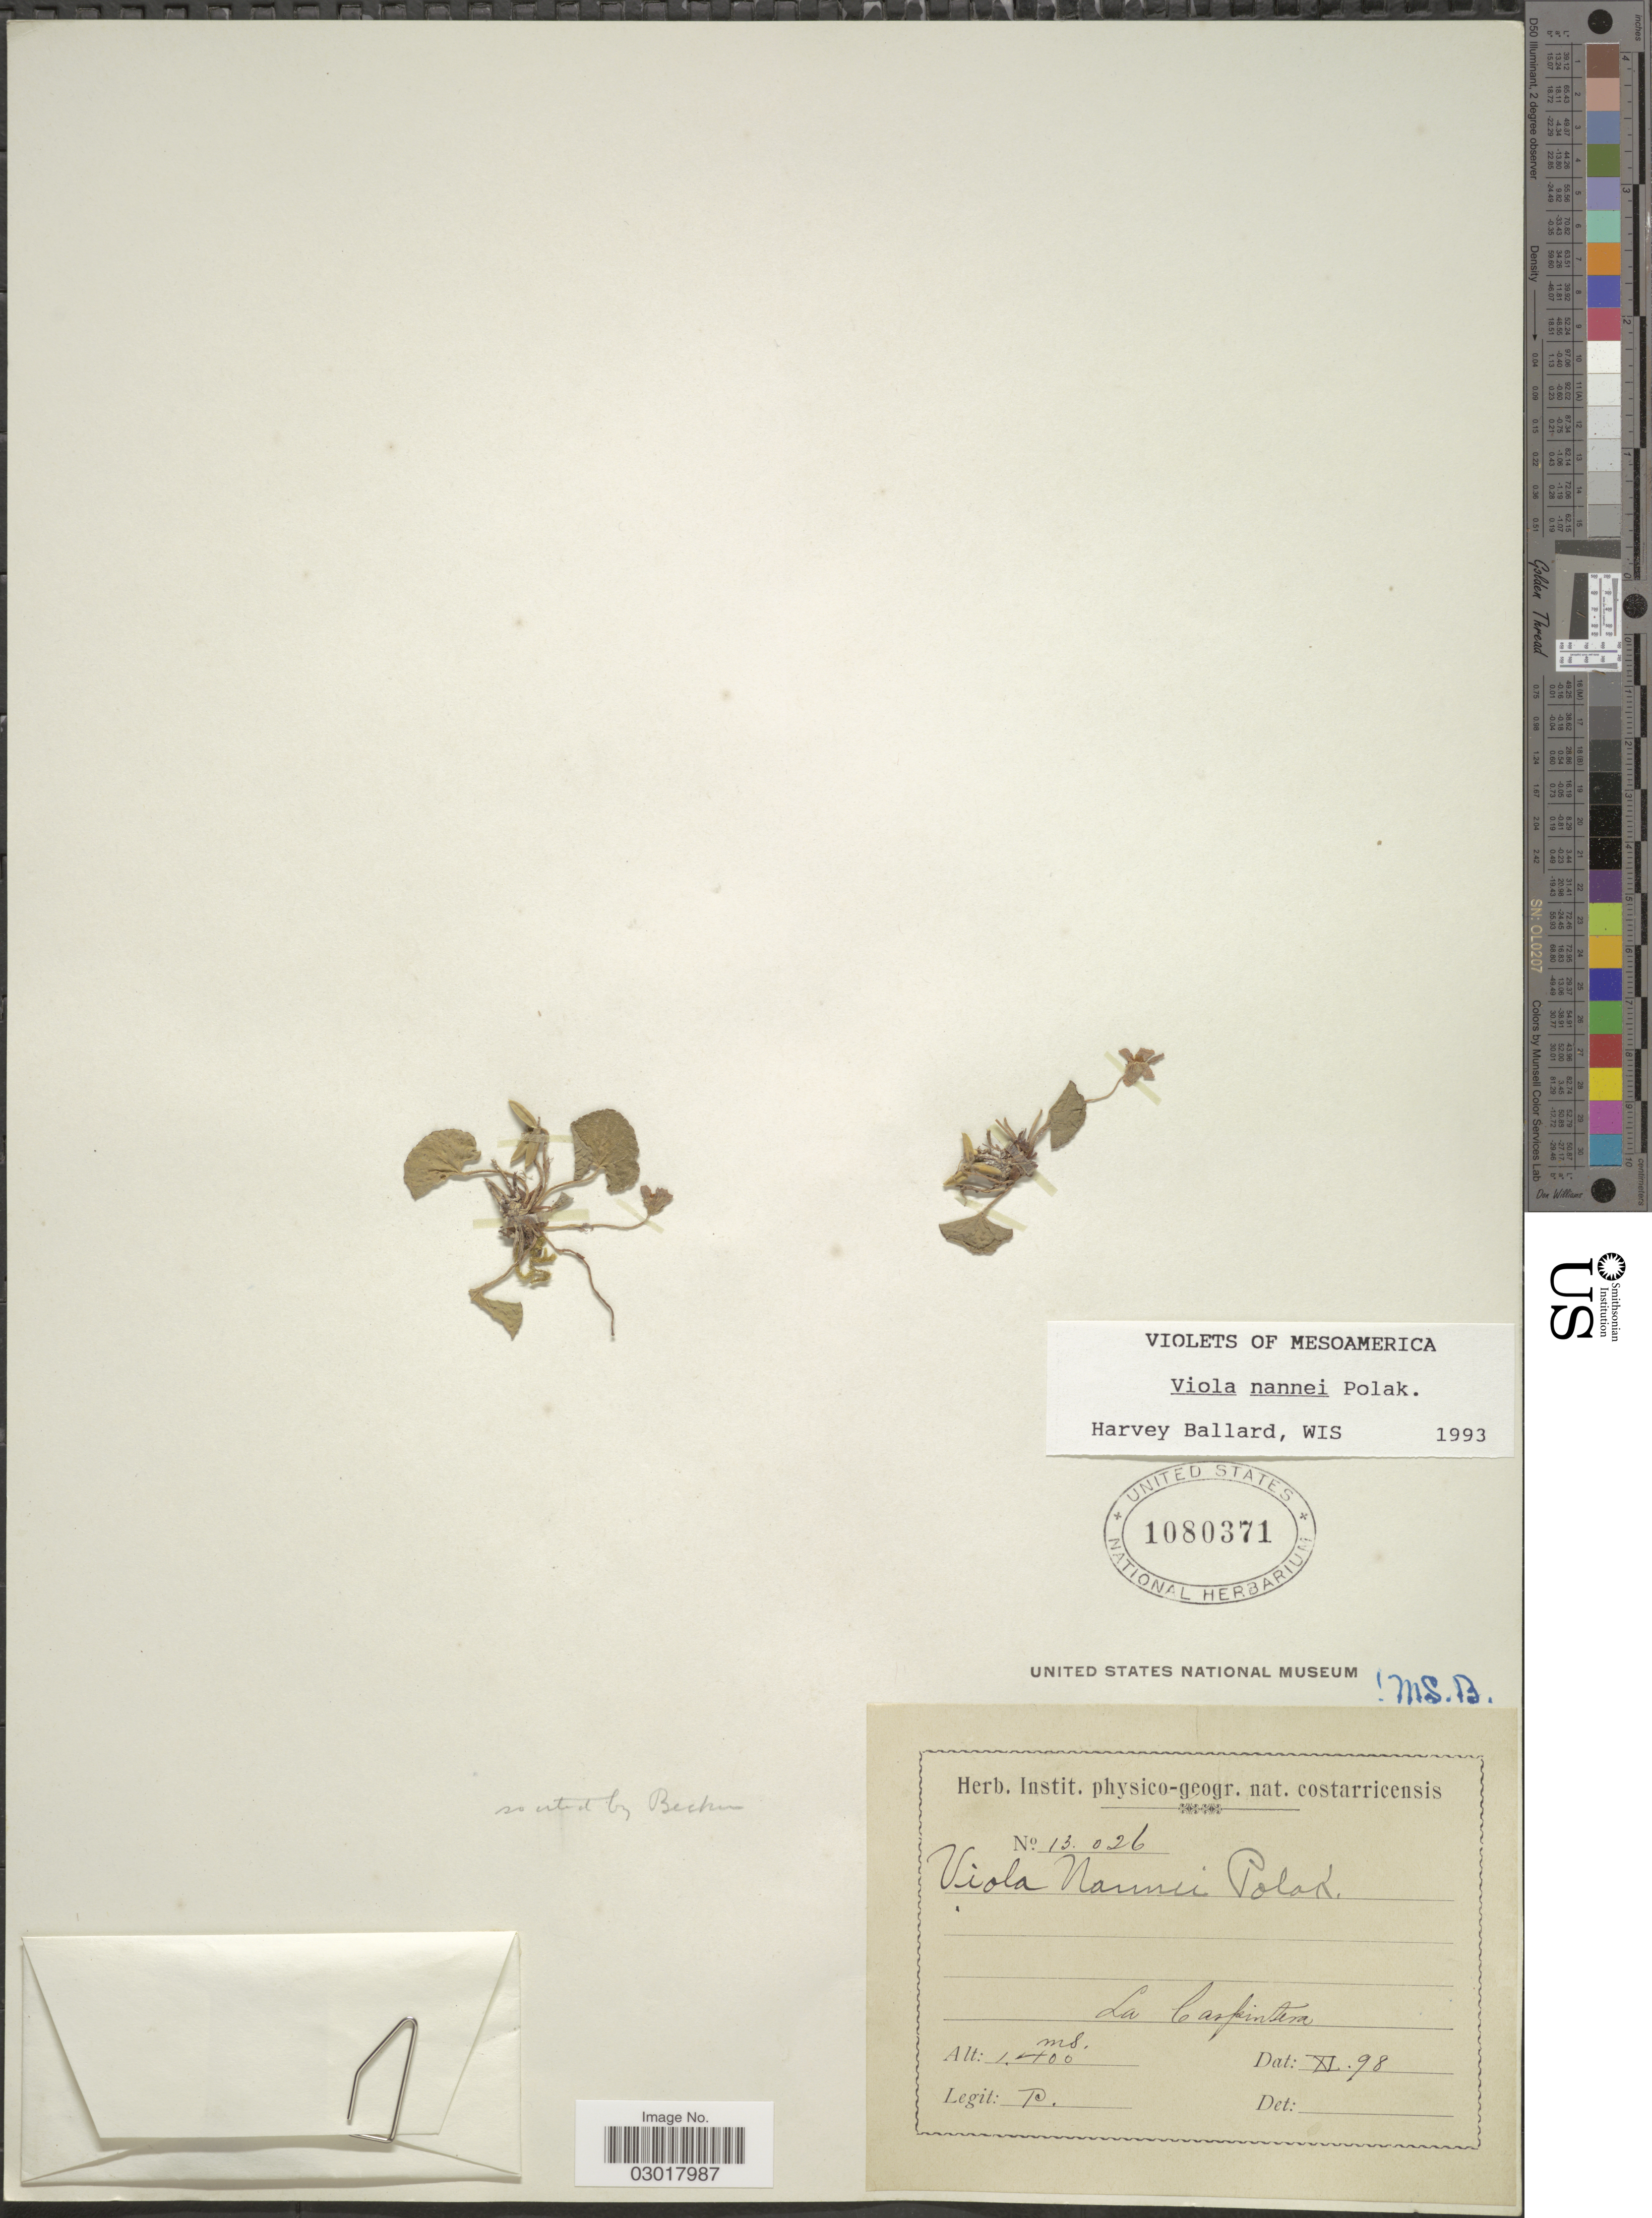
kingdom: Plantae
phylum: Tracheophyta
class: Magnoliopsida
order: Malpighiales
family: Violaceae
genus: Viola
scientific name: Viola nannei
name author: Polák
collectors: P.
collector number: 13026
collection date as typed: Transcribed d/m/y: /11/98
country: Costa Rica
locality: La Carpintera.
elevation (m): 1400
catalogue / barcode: US 1080371